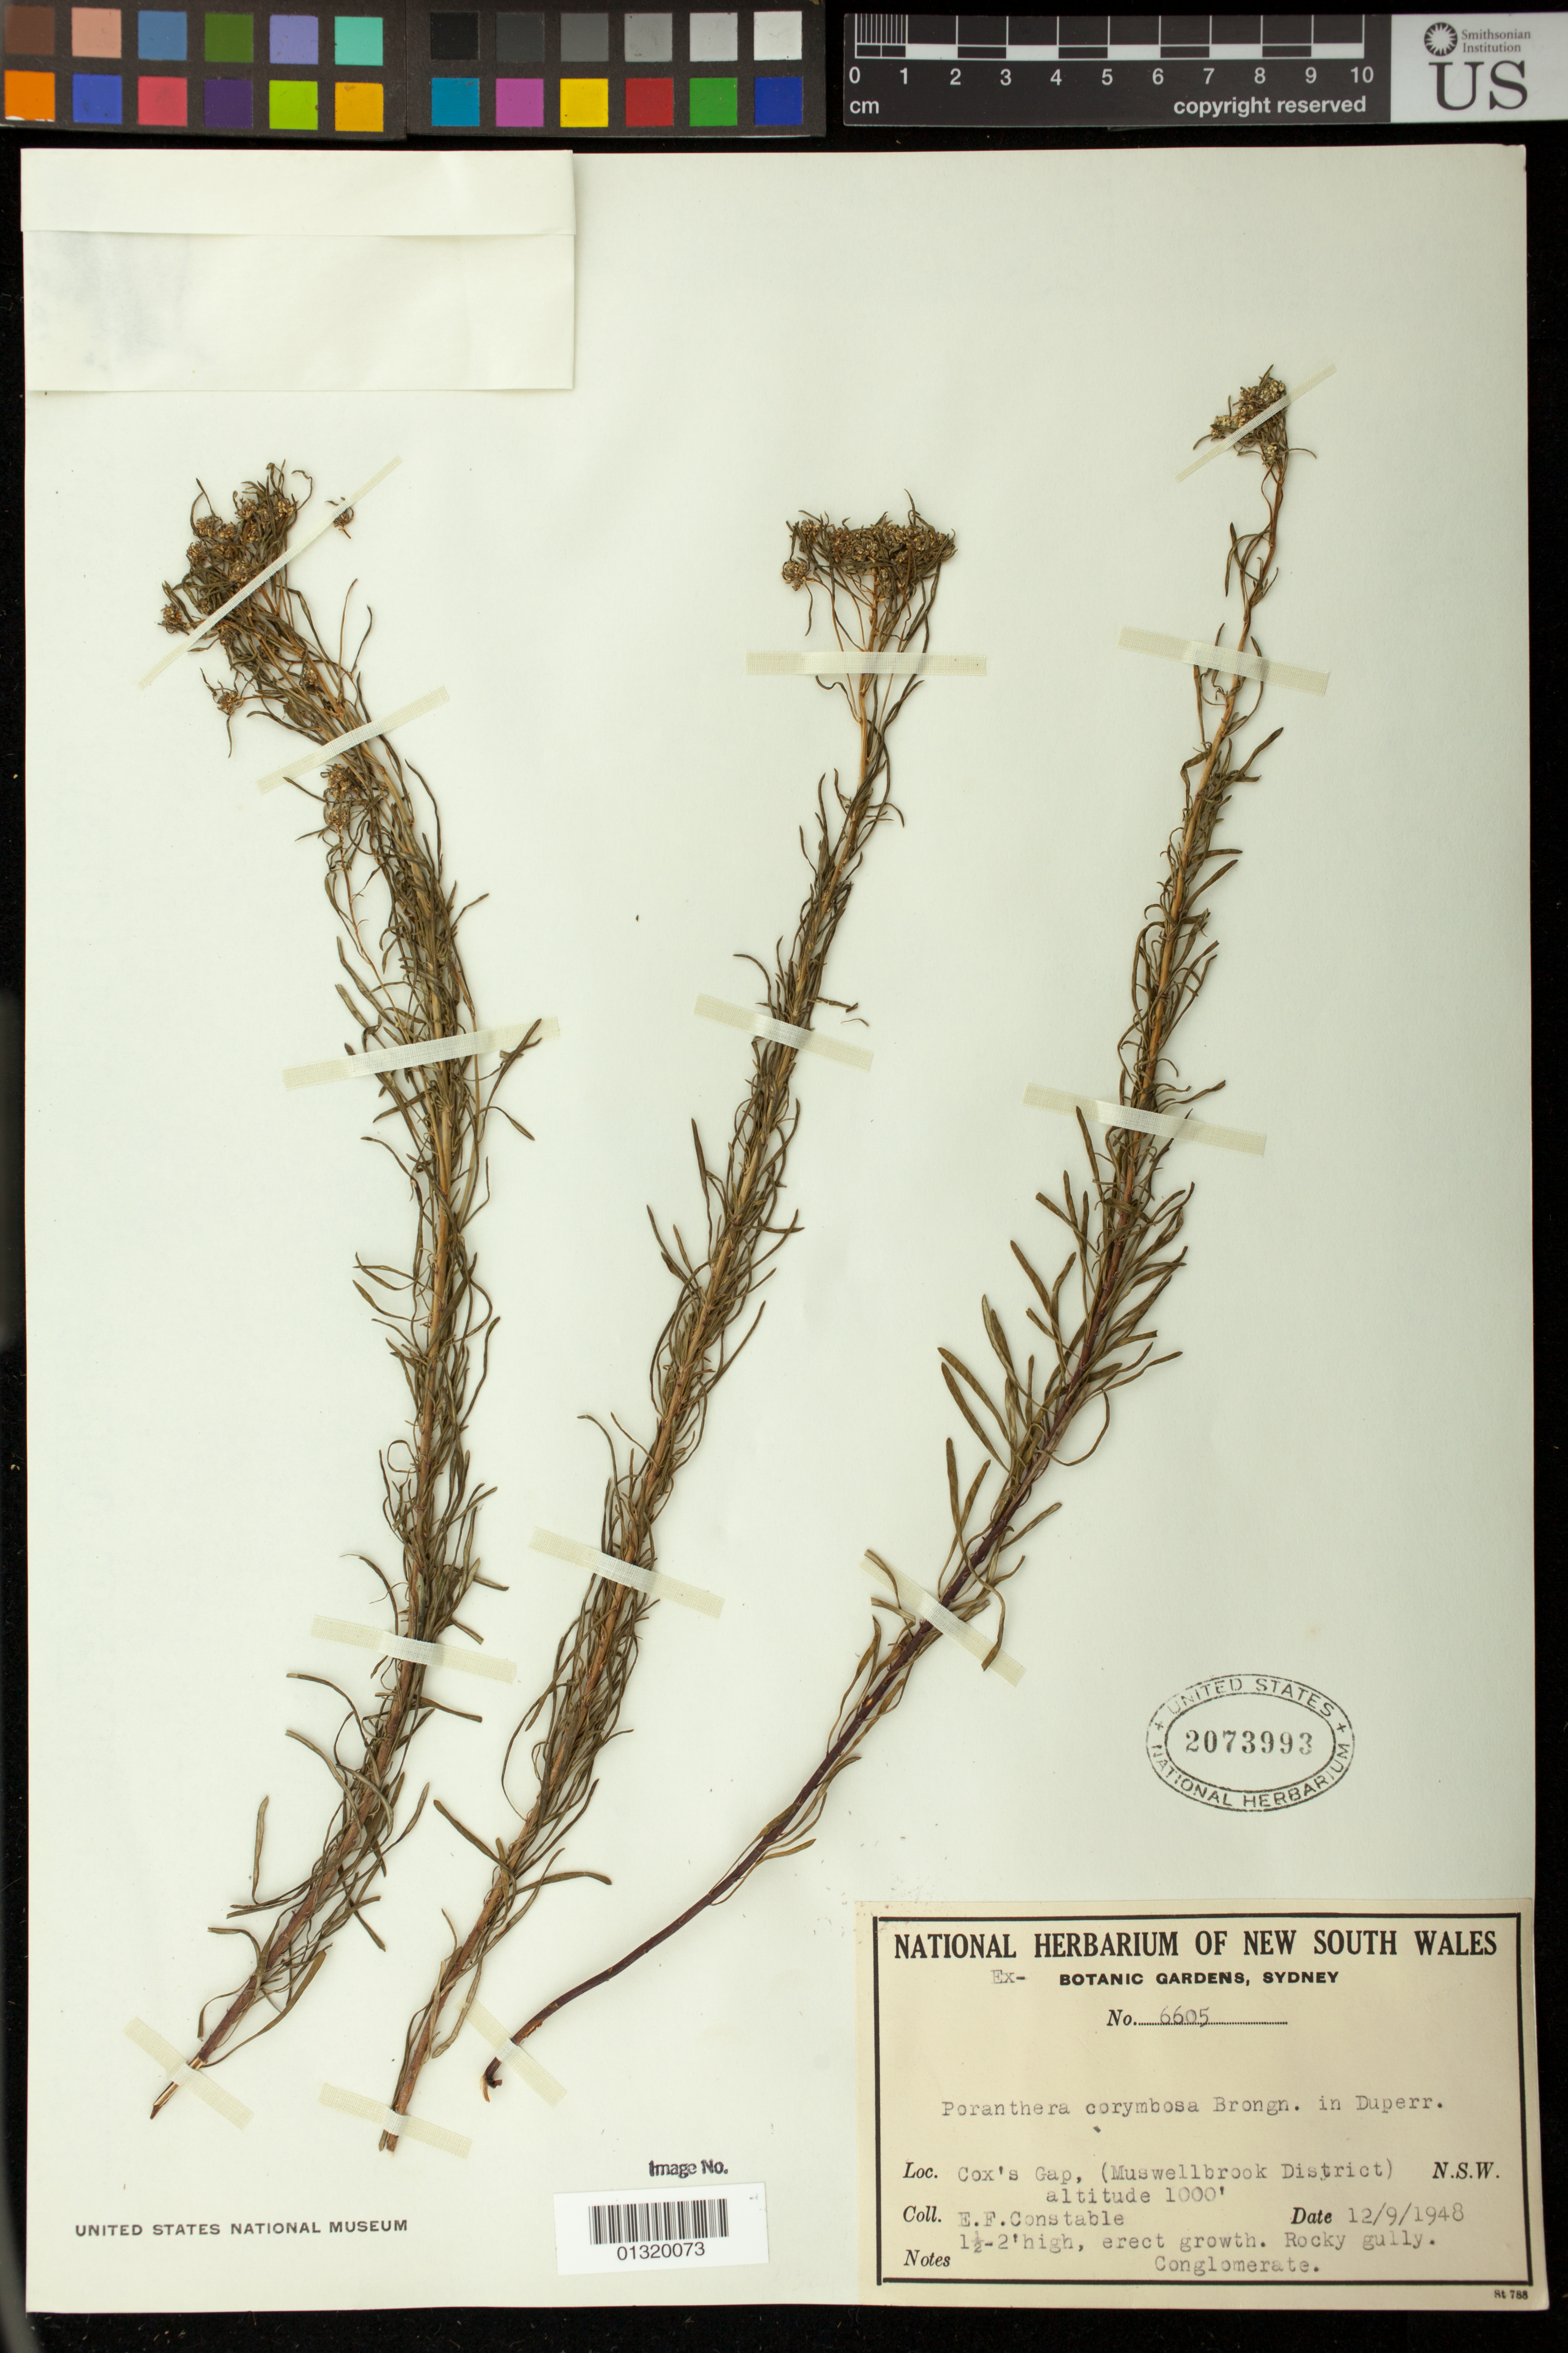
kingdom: Plantae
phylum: Tracheophyta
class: Magnoliopsida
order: Malpighiales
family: Phyllanthaceae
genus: Poranthera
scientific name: Poranthera corymbosa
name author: Brongn.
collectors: E. F. Constable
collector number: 6605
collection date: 1948-09-12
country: Australia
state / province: New South Wales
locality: Cox's Gap. (Muswellbrook District)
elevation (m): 305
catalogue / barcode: US 2073993